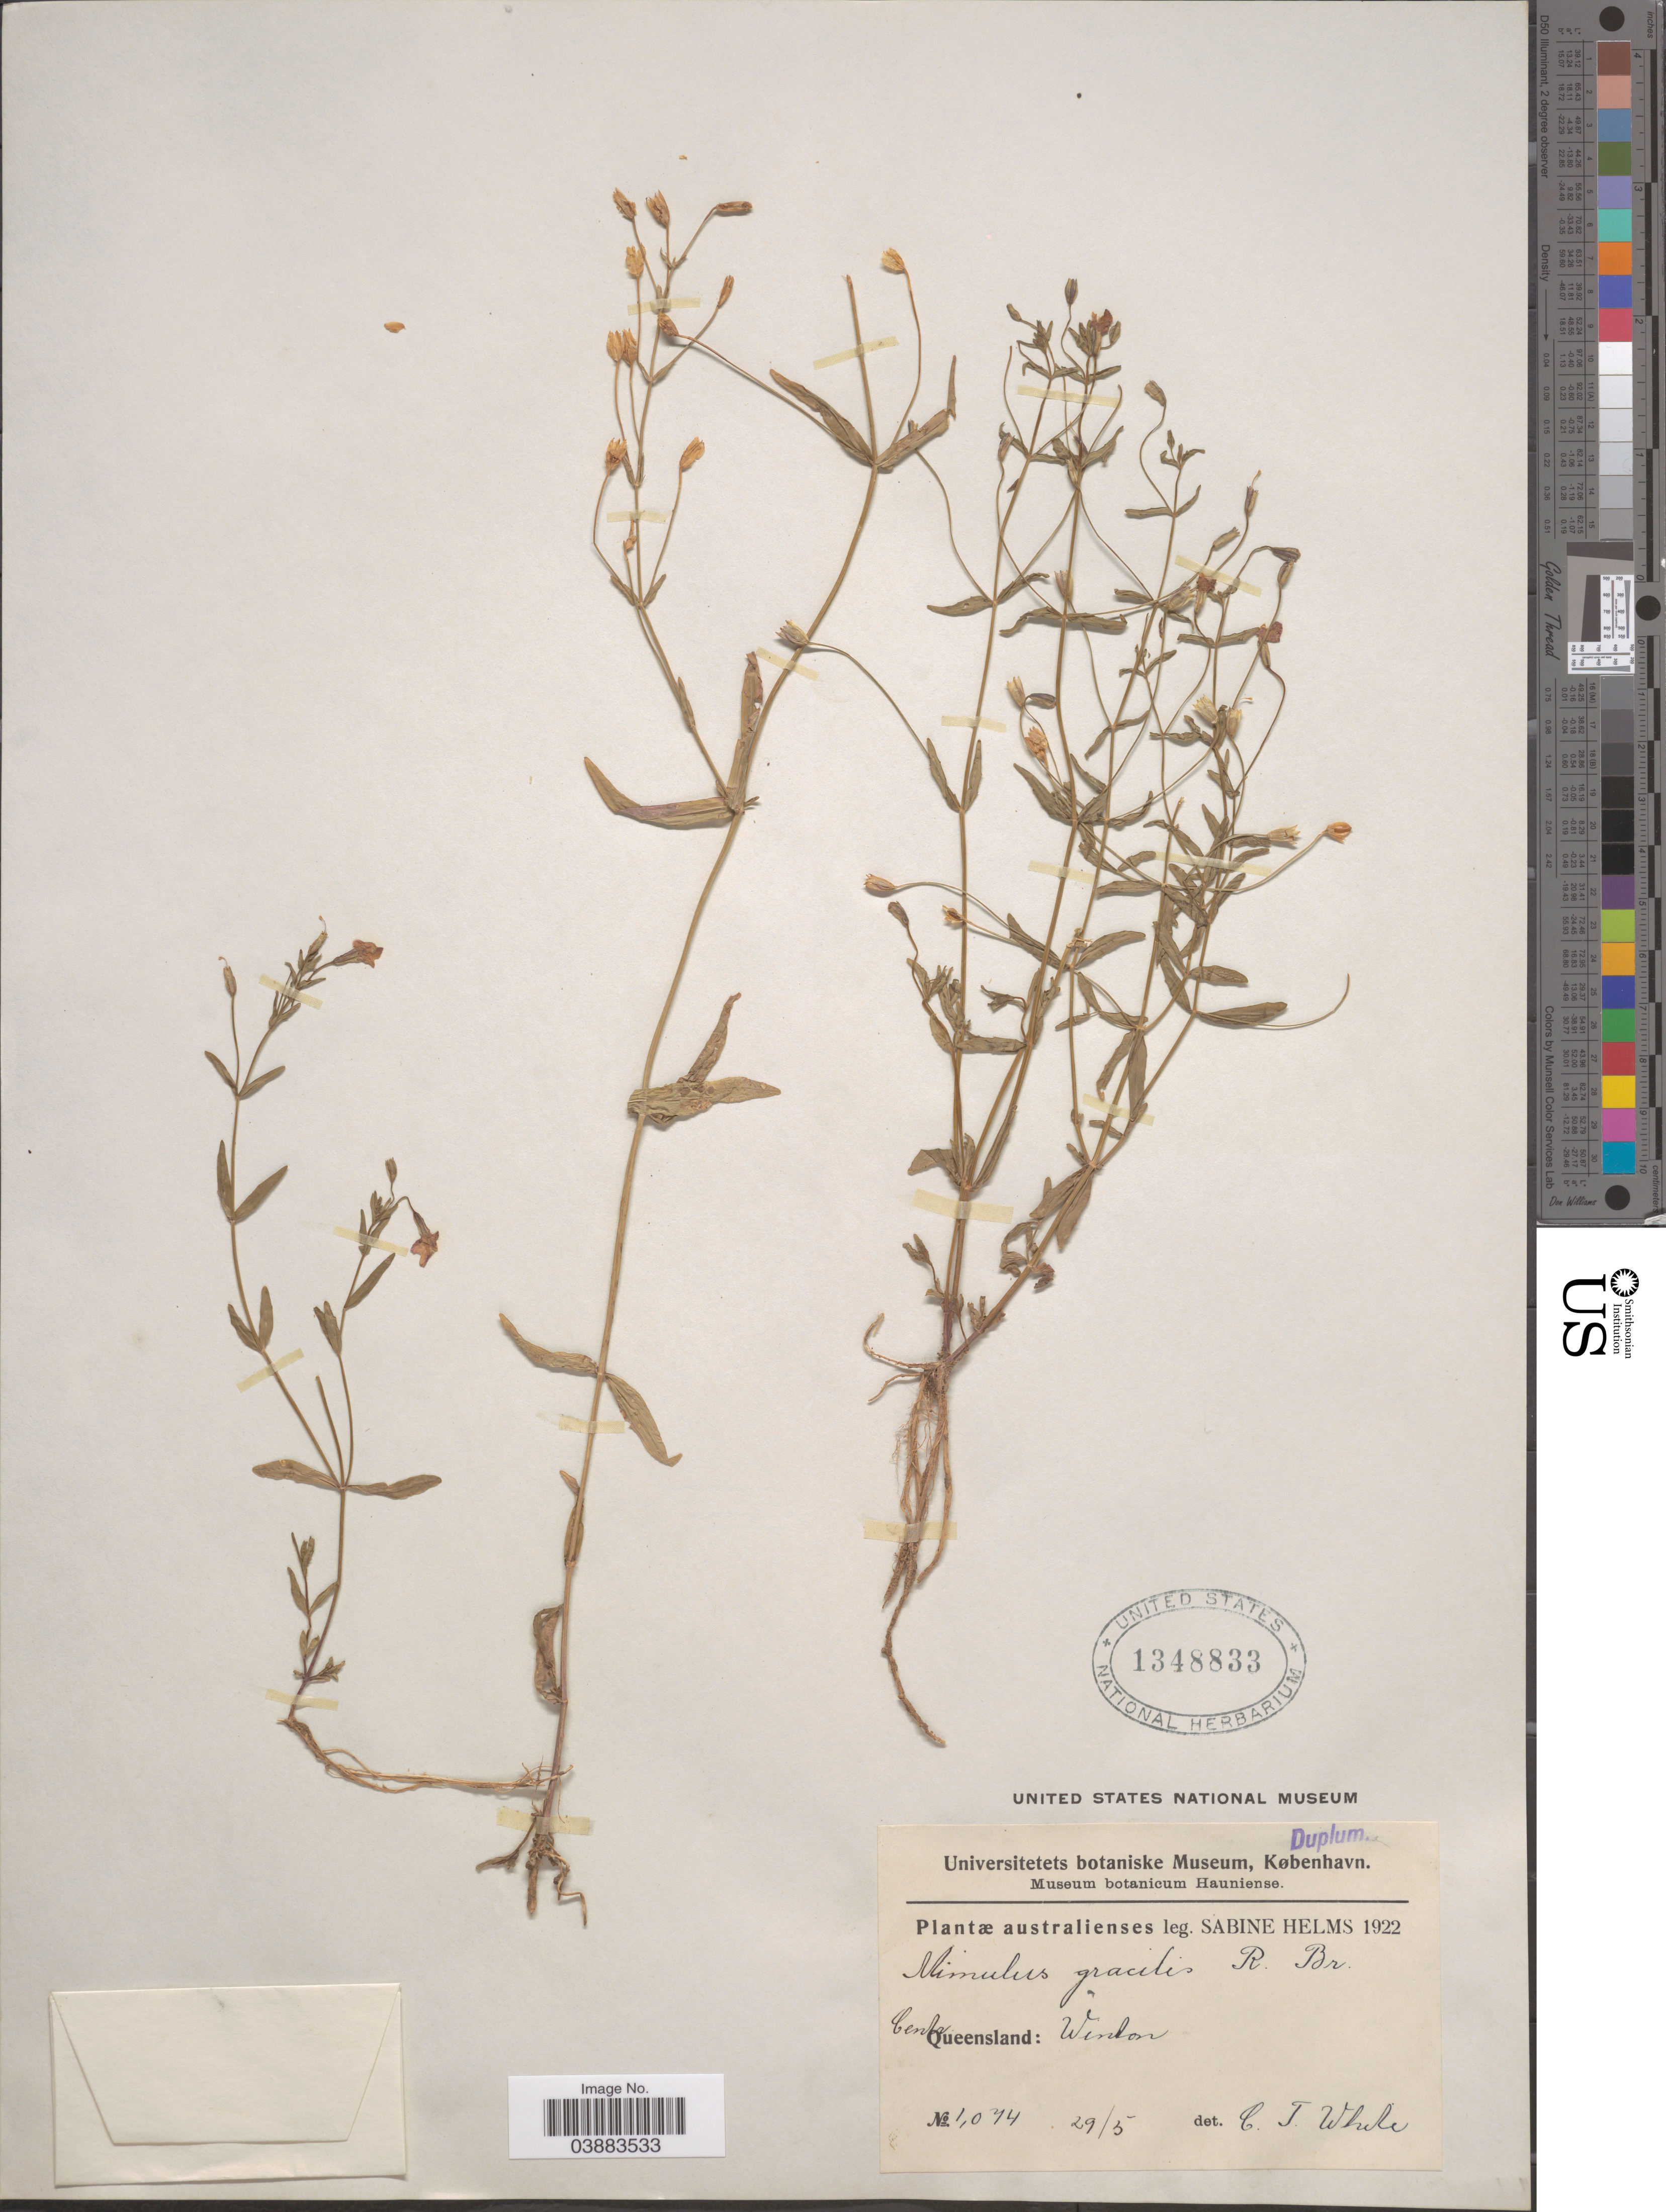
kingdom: Plantae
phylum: Tracheophyta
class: Magnoliopsida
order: Lamiales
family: Phrymaceae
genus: Mimulus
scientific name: Mimulus gracilis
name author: R. Br.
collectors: S. Helms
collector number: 1074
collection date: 1922-05-29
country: Australia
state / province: Queensland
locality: Centr. Queensland: Winton.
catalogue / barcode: US 1348833